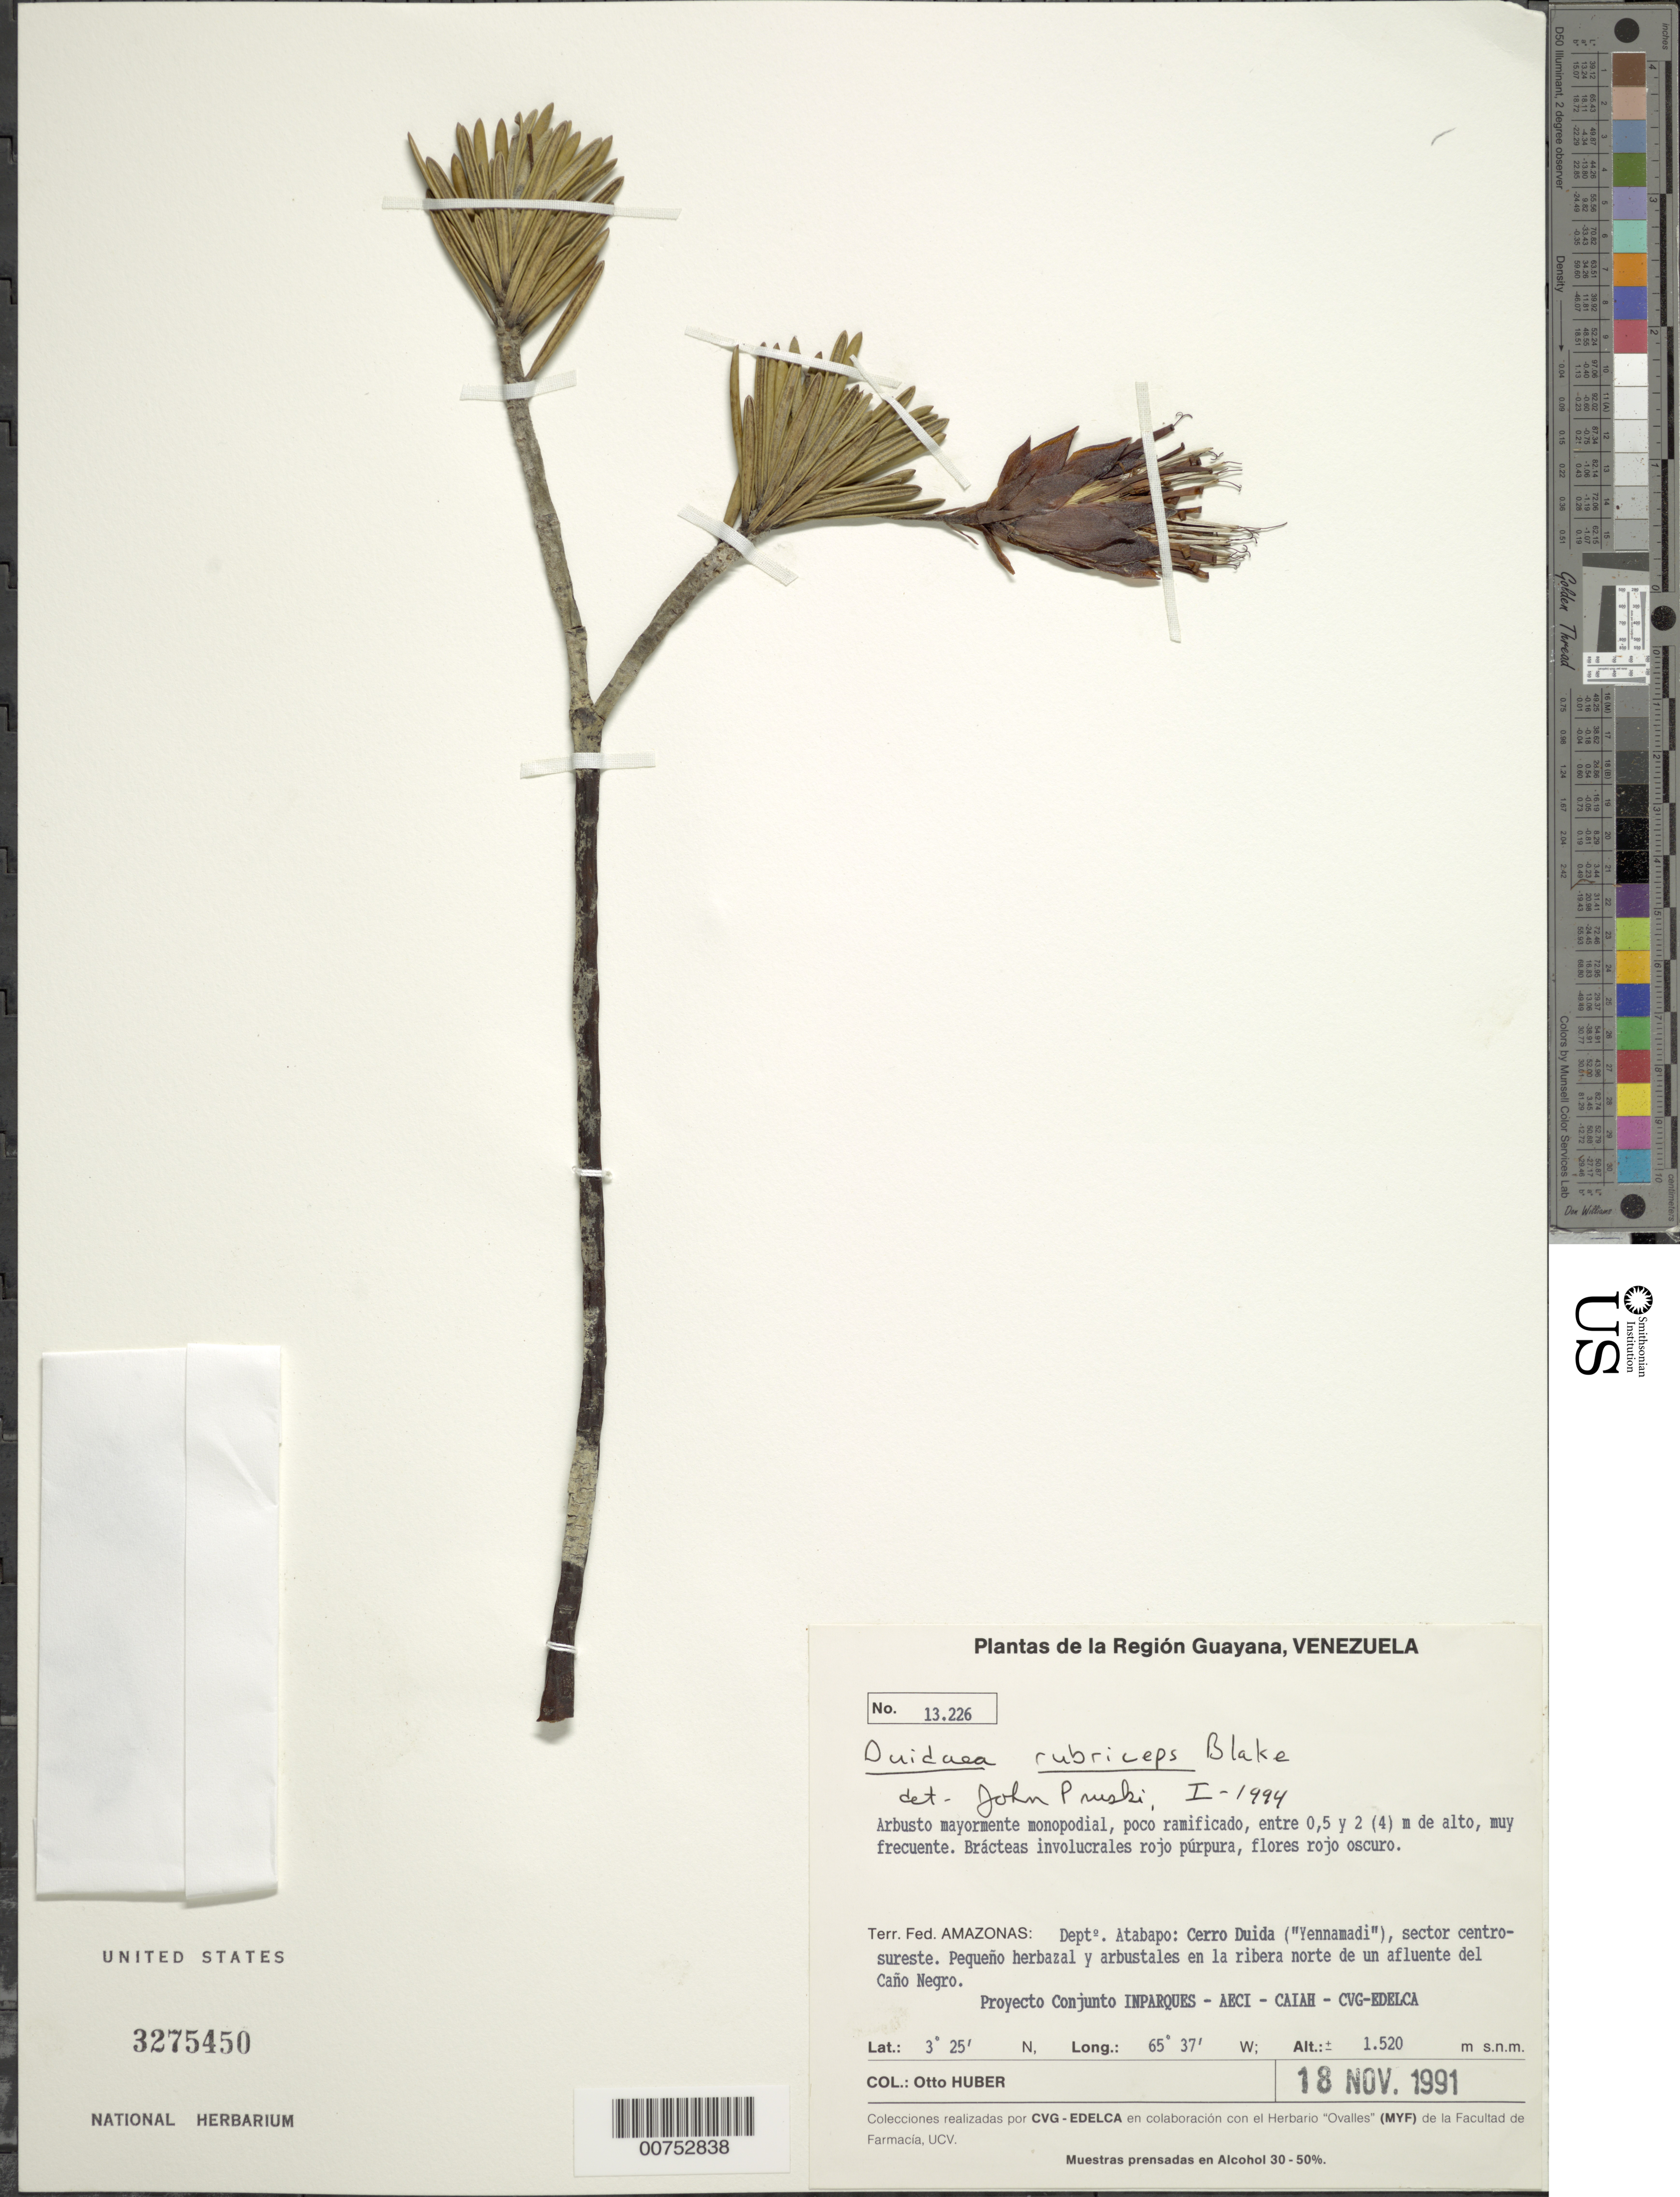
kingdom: Plantae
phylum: Tracheophyta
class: Magnoliopsida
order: Asterales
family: Asteraceae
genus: Duidaea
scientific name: Duidaea rubriceps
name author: S.F. Blake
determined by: Pruski, J. F.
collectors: O. Huber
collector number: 13226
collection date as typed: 18-Nov-91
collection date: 1991-11-18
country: Venezuela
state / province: Amazonas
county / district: Atabapo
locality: Cerro Duida ("Yennamadi"), sector centro-sureste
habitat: Pequeño herbazal y arbustales en la ribera norte de un afluente del Caño Negro.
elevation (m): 1520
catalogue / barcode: US 3275450